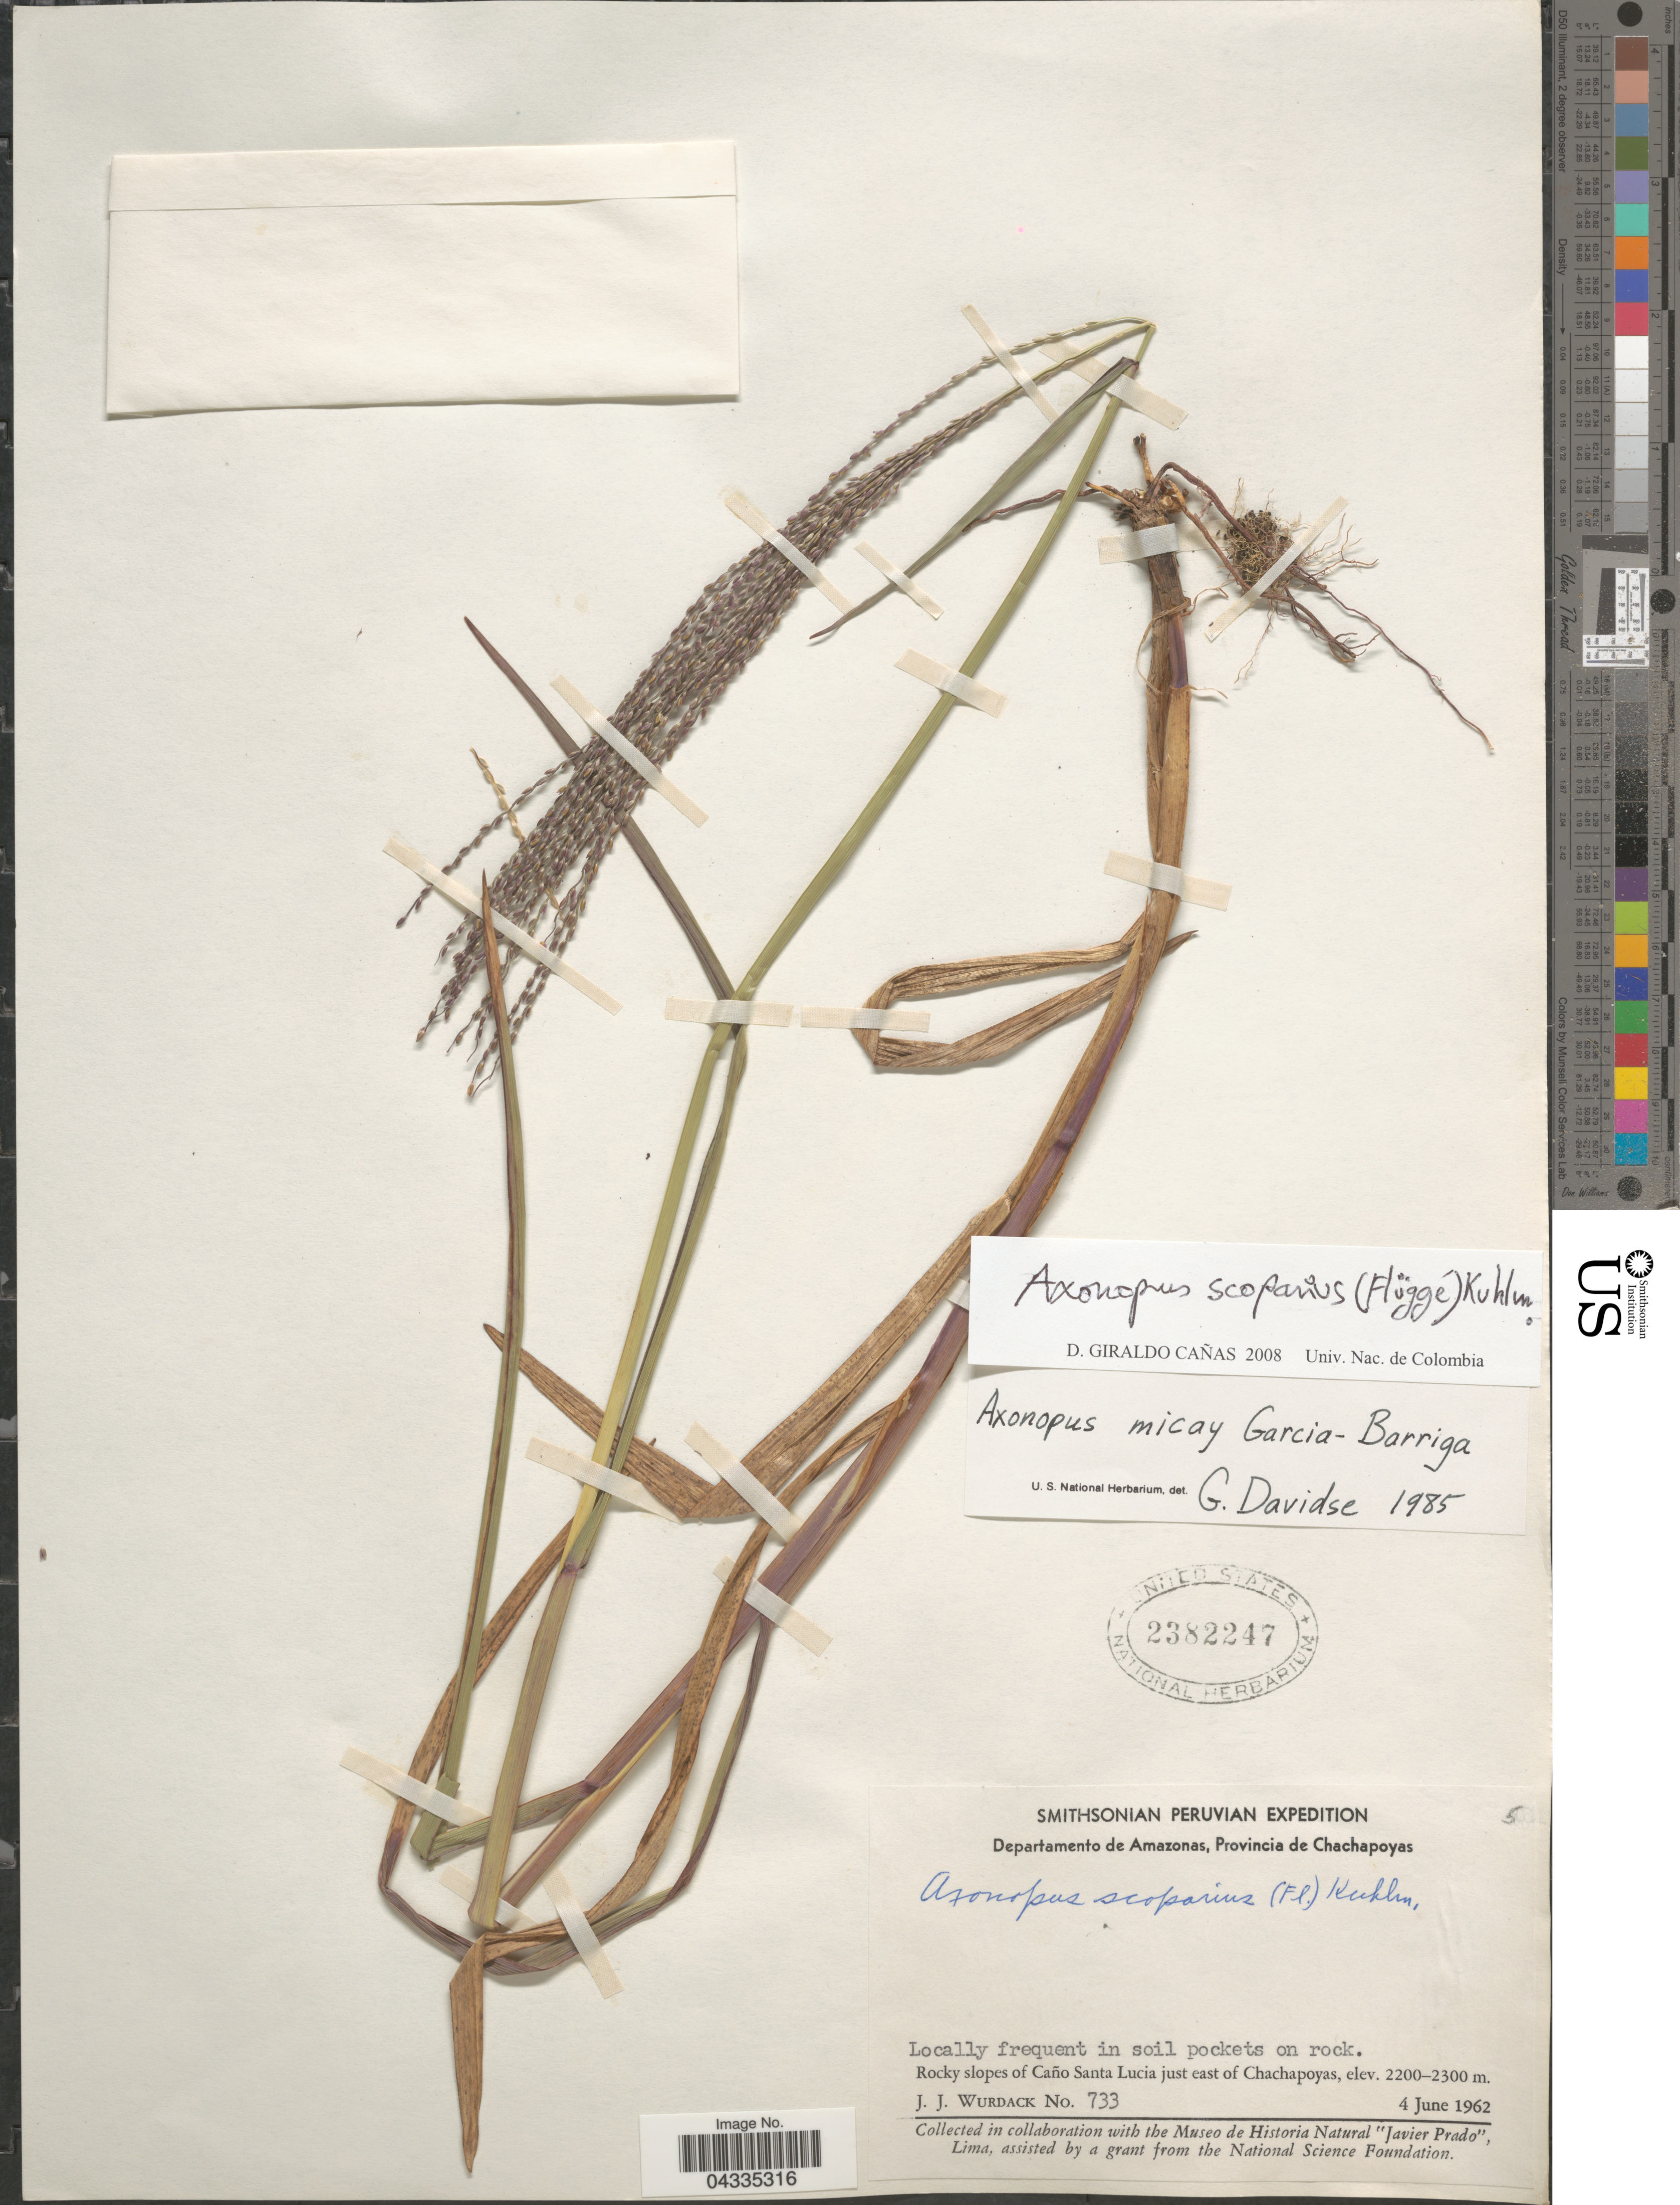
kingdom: Plantae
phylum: Tracheophyta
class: Liliopsida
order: Poales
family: Poaceae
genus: Axonopus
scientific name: Axonopus scoparius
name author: (Flüggé) Kuhlm.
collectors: J. J. Wurdack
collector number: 733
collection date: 1962-06-04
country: Peru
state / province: Amazonas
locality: Smithsonian Peruvian Expedition. Departamento de Amazonas, Provincia de Chachapoyas. Rocky slopes of Caño Santa Lucia just east of Chachapoyas.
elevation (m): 2200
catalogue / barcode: US 2382247